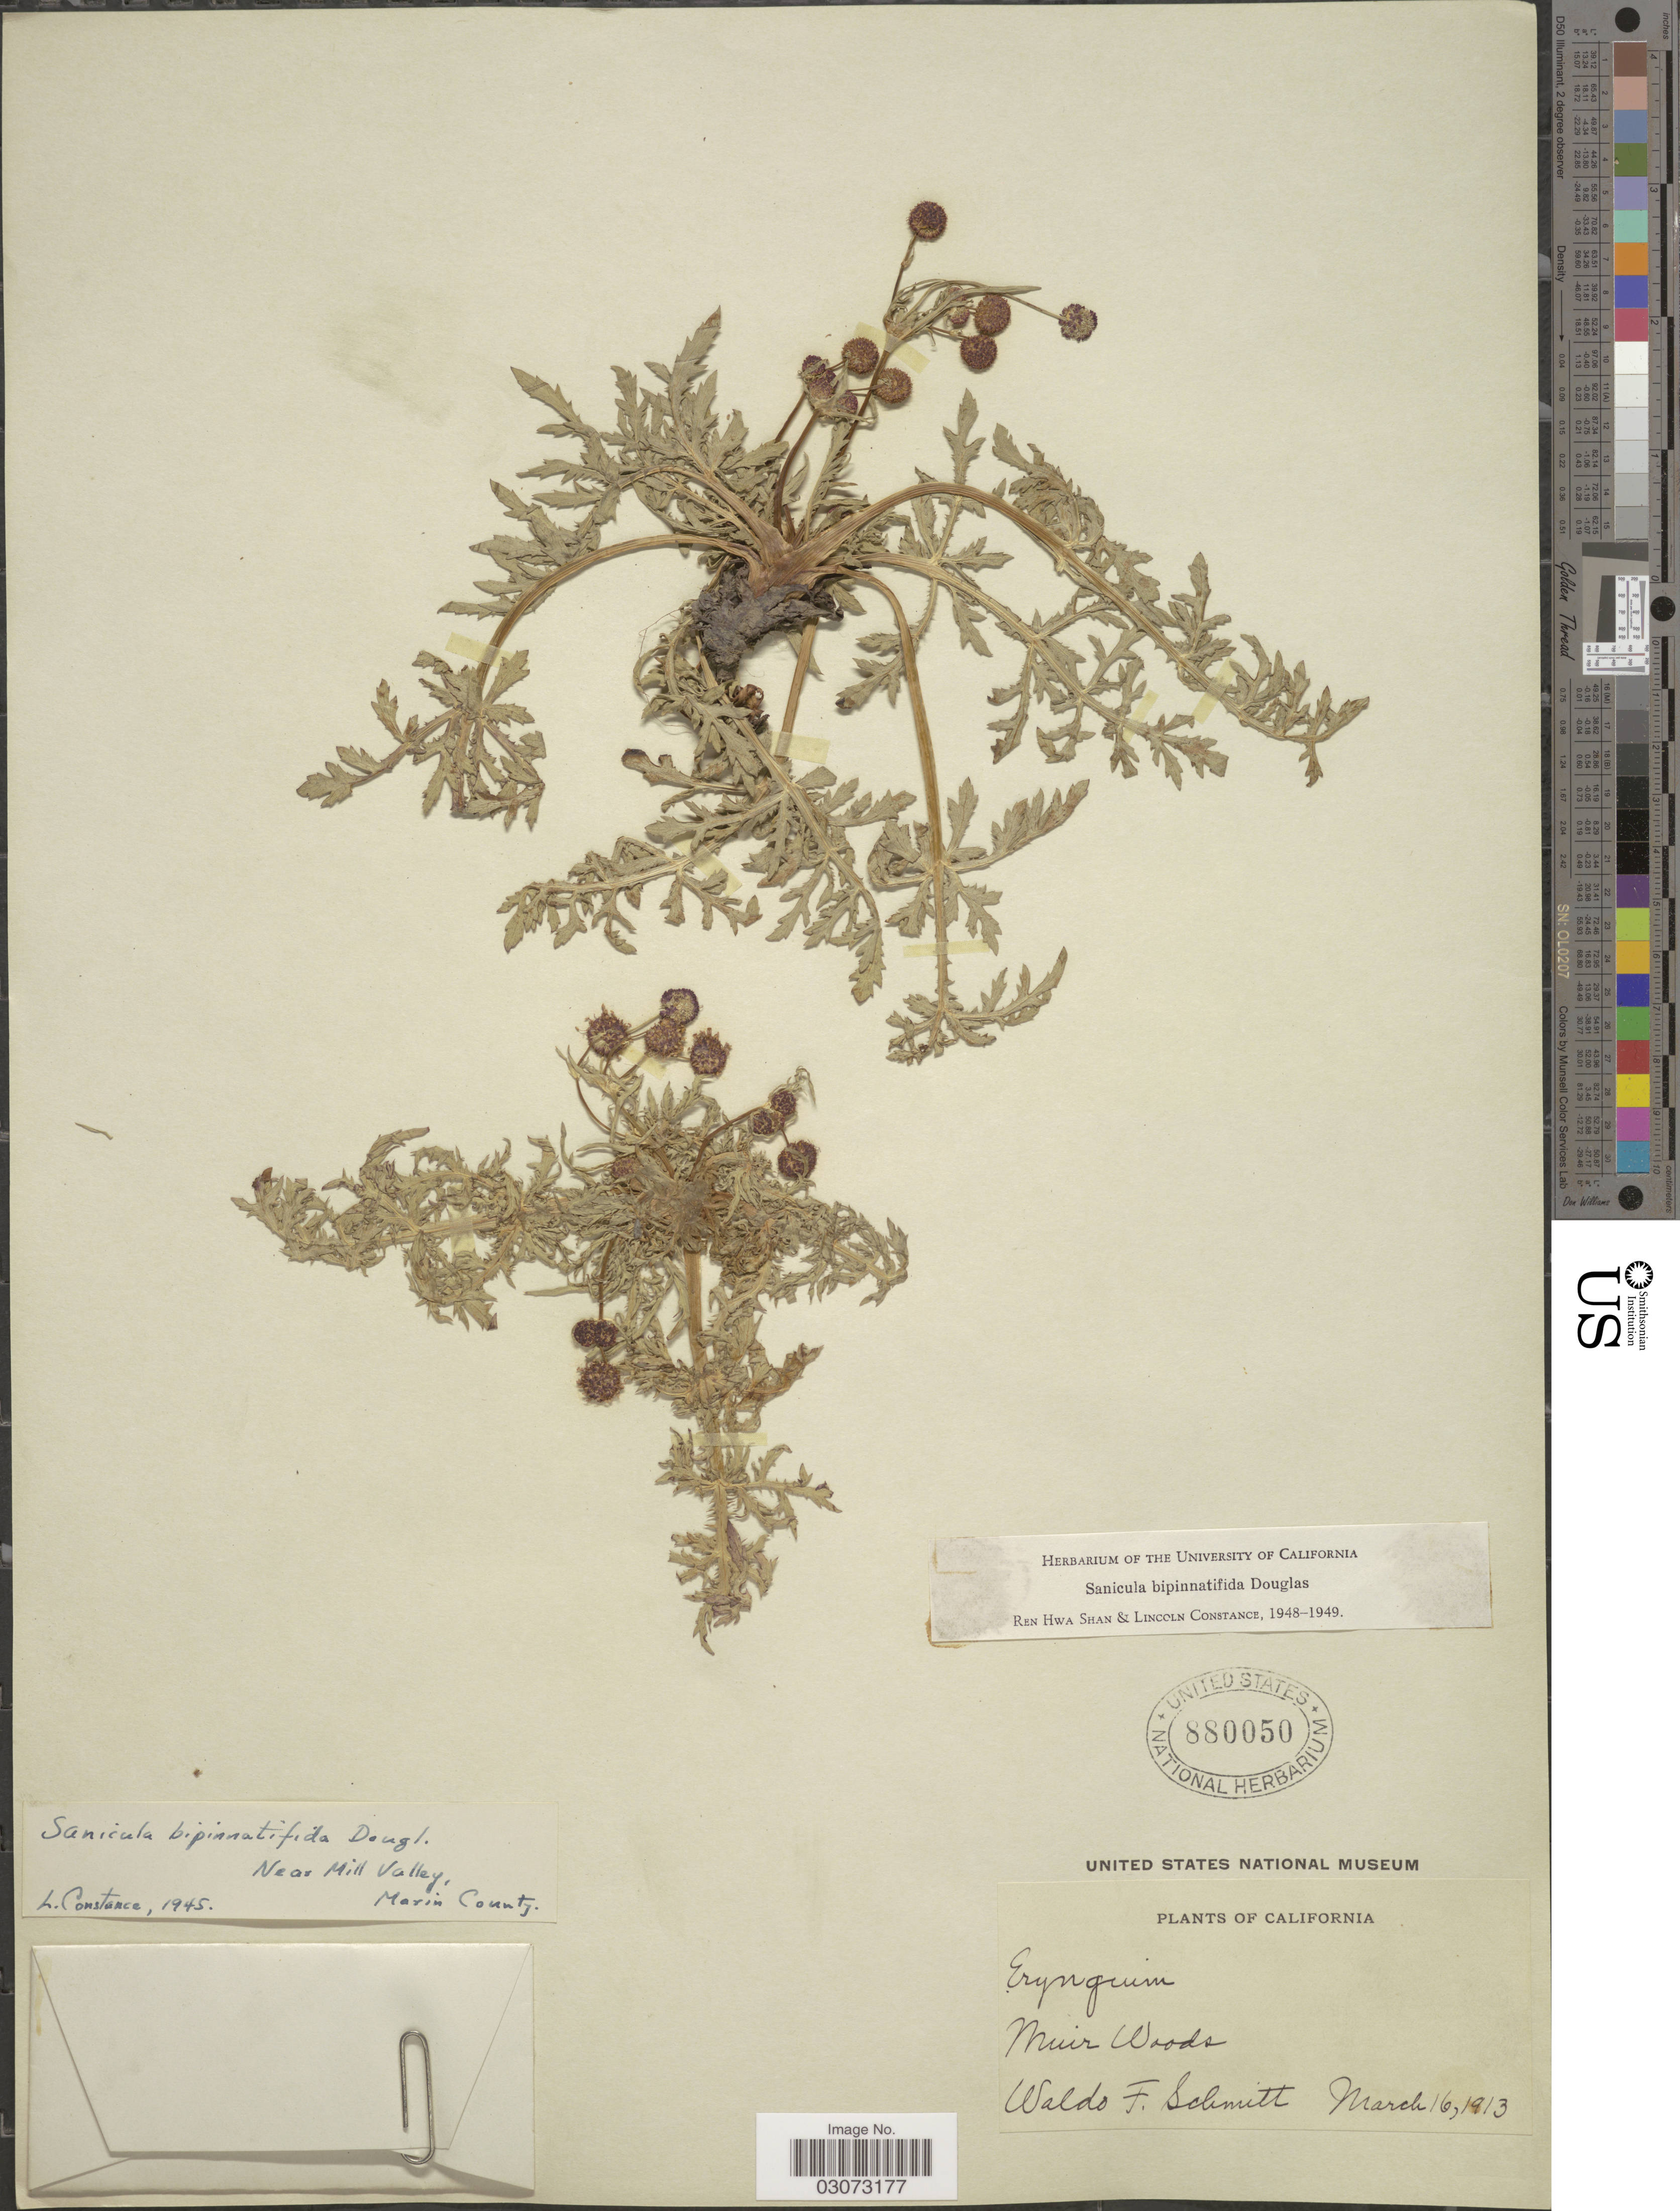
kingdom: Plantae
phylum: Tracheophyta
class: Magnoliopsida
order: Apiales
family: Apiaceae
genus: Sanicula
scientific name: Sanicula bipinnatifida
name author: Douglas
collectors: W. F. Schmitt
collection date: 1913-03-16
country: United States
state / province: California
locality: Muir Woods.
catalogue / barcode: US 880050